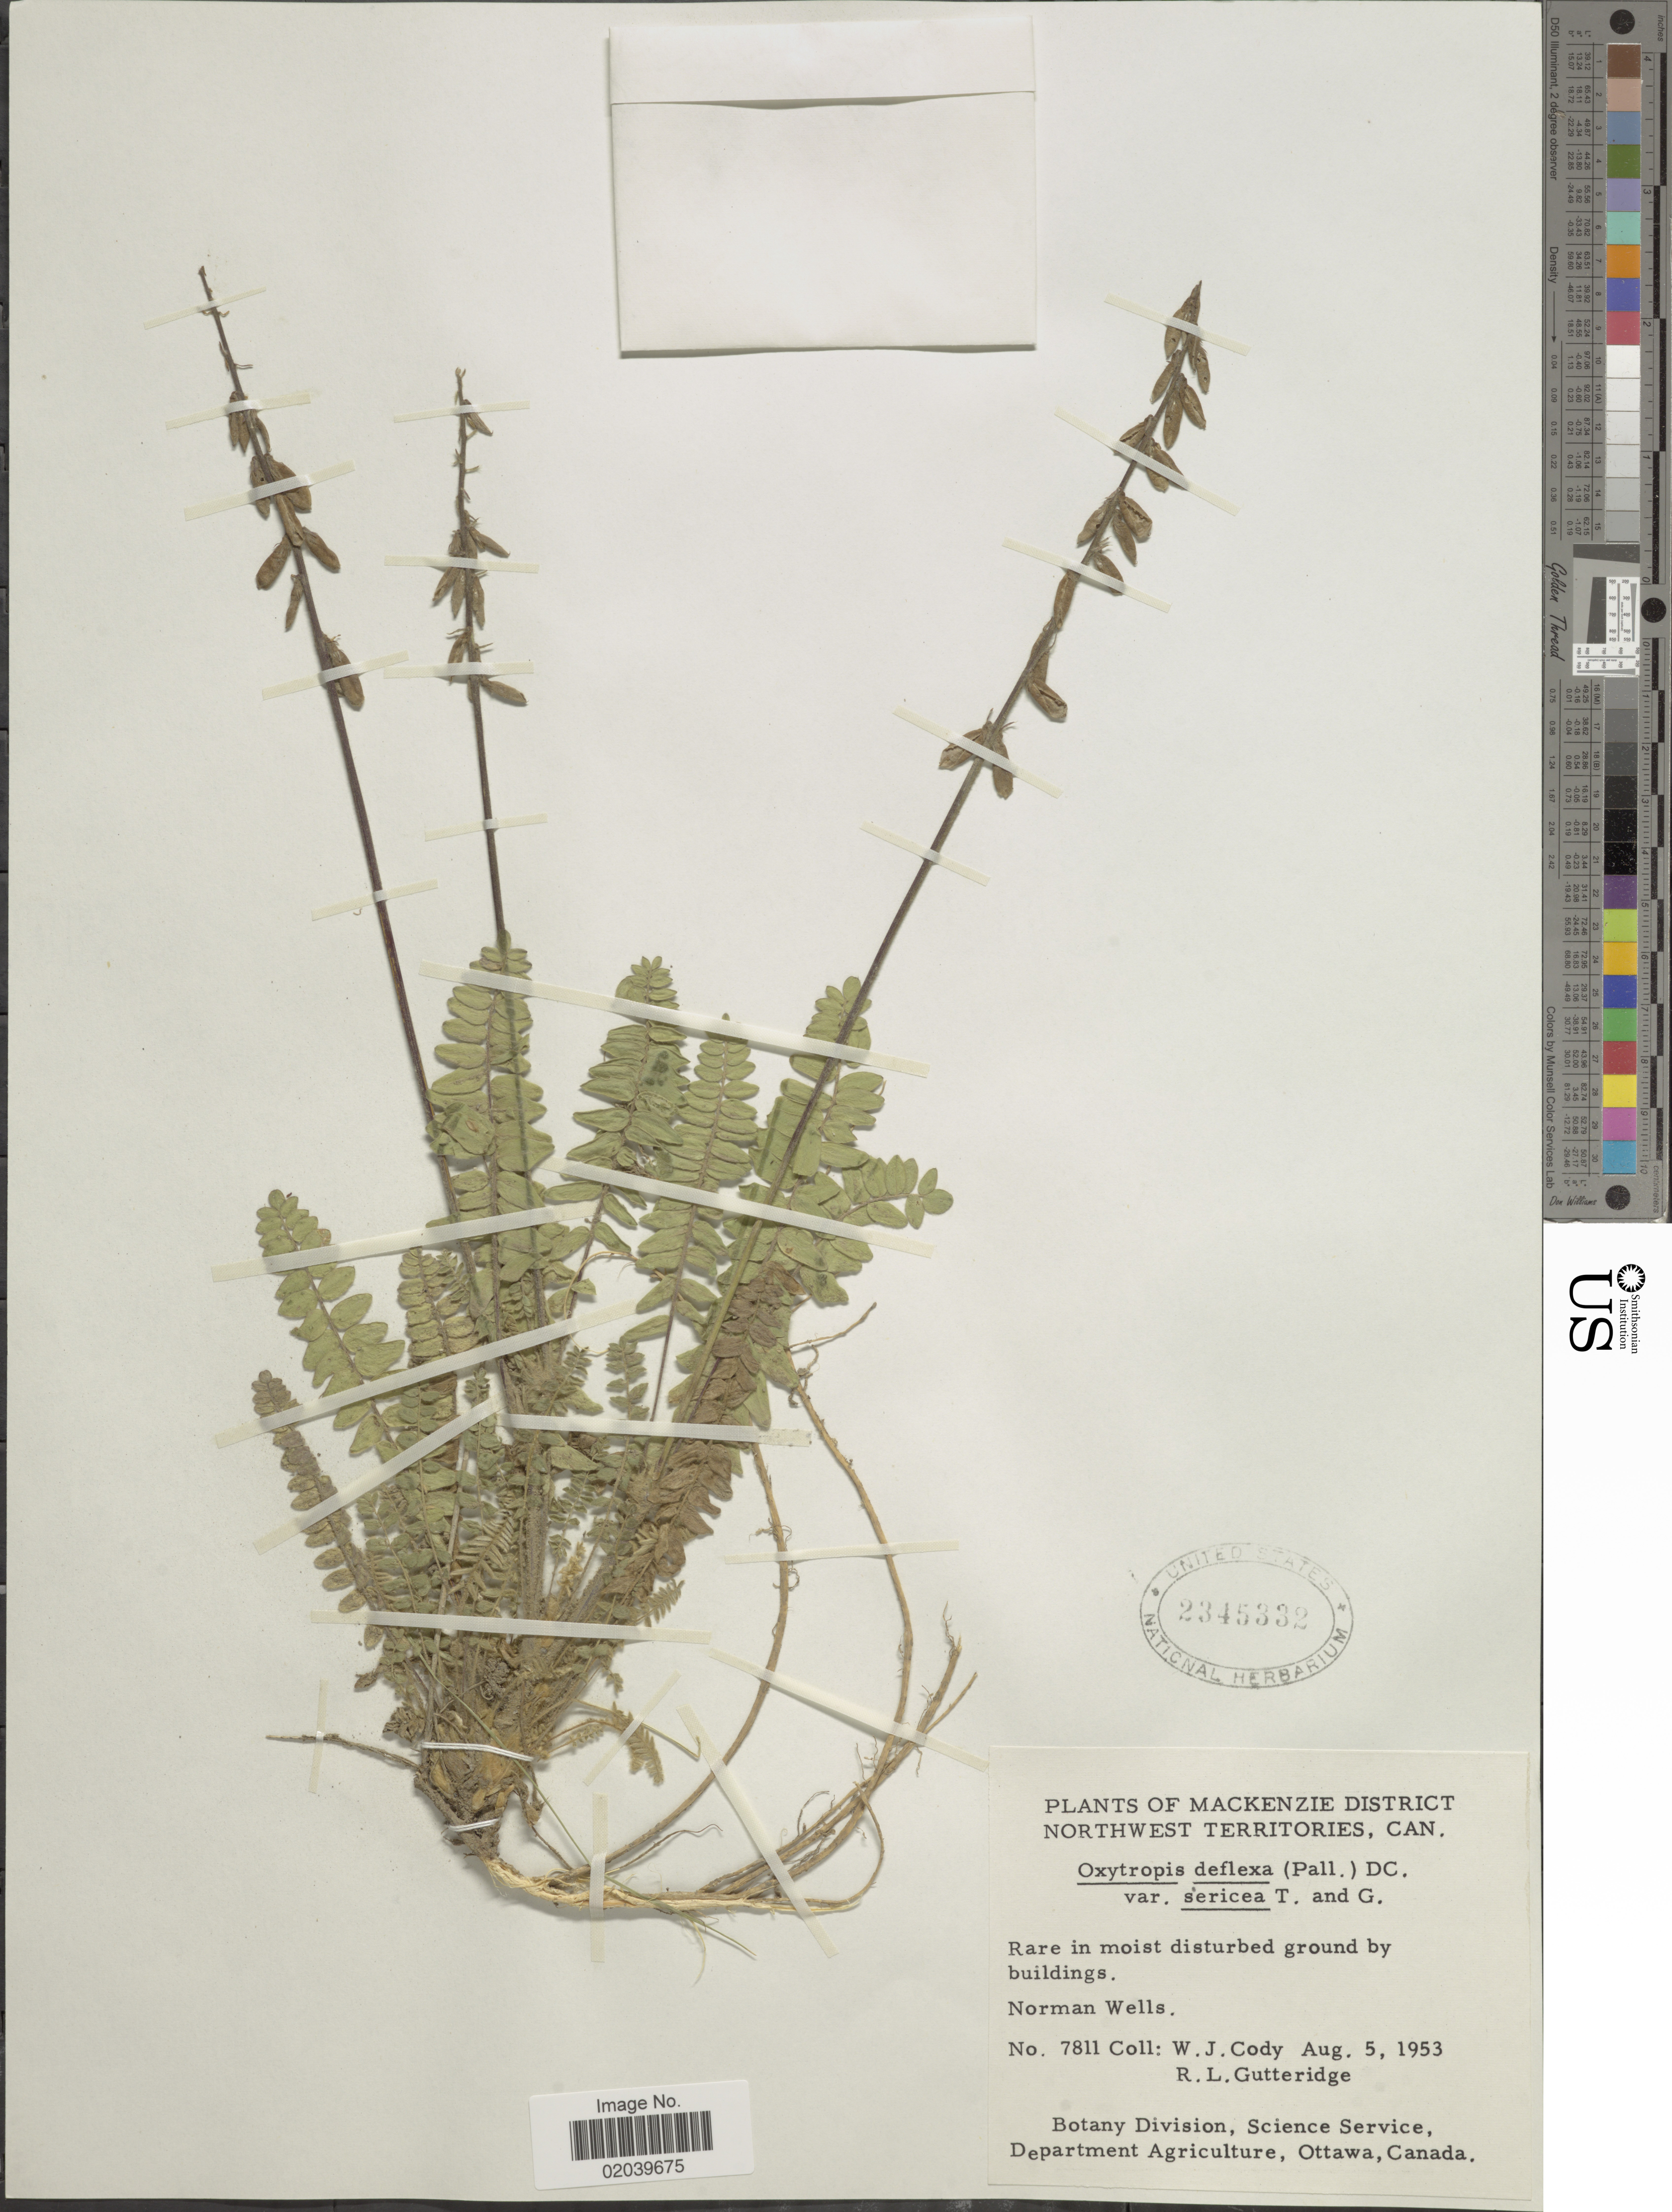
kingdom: Plantae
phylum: Tracheophyta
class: Magnoliopsida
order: Fabales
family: Fabaceae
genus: Oxytropis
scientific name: Oxytropis deflexa var. sericea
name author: Torr. & A. Gray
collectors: W. Cody & R. Gutteridge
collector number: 7811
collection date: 1953-08-05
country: Canada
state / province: Northwest Territories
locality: Mackenzie District, Norman Wells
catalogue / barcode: US 2345332